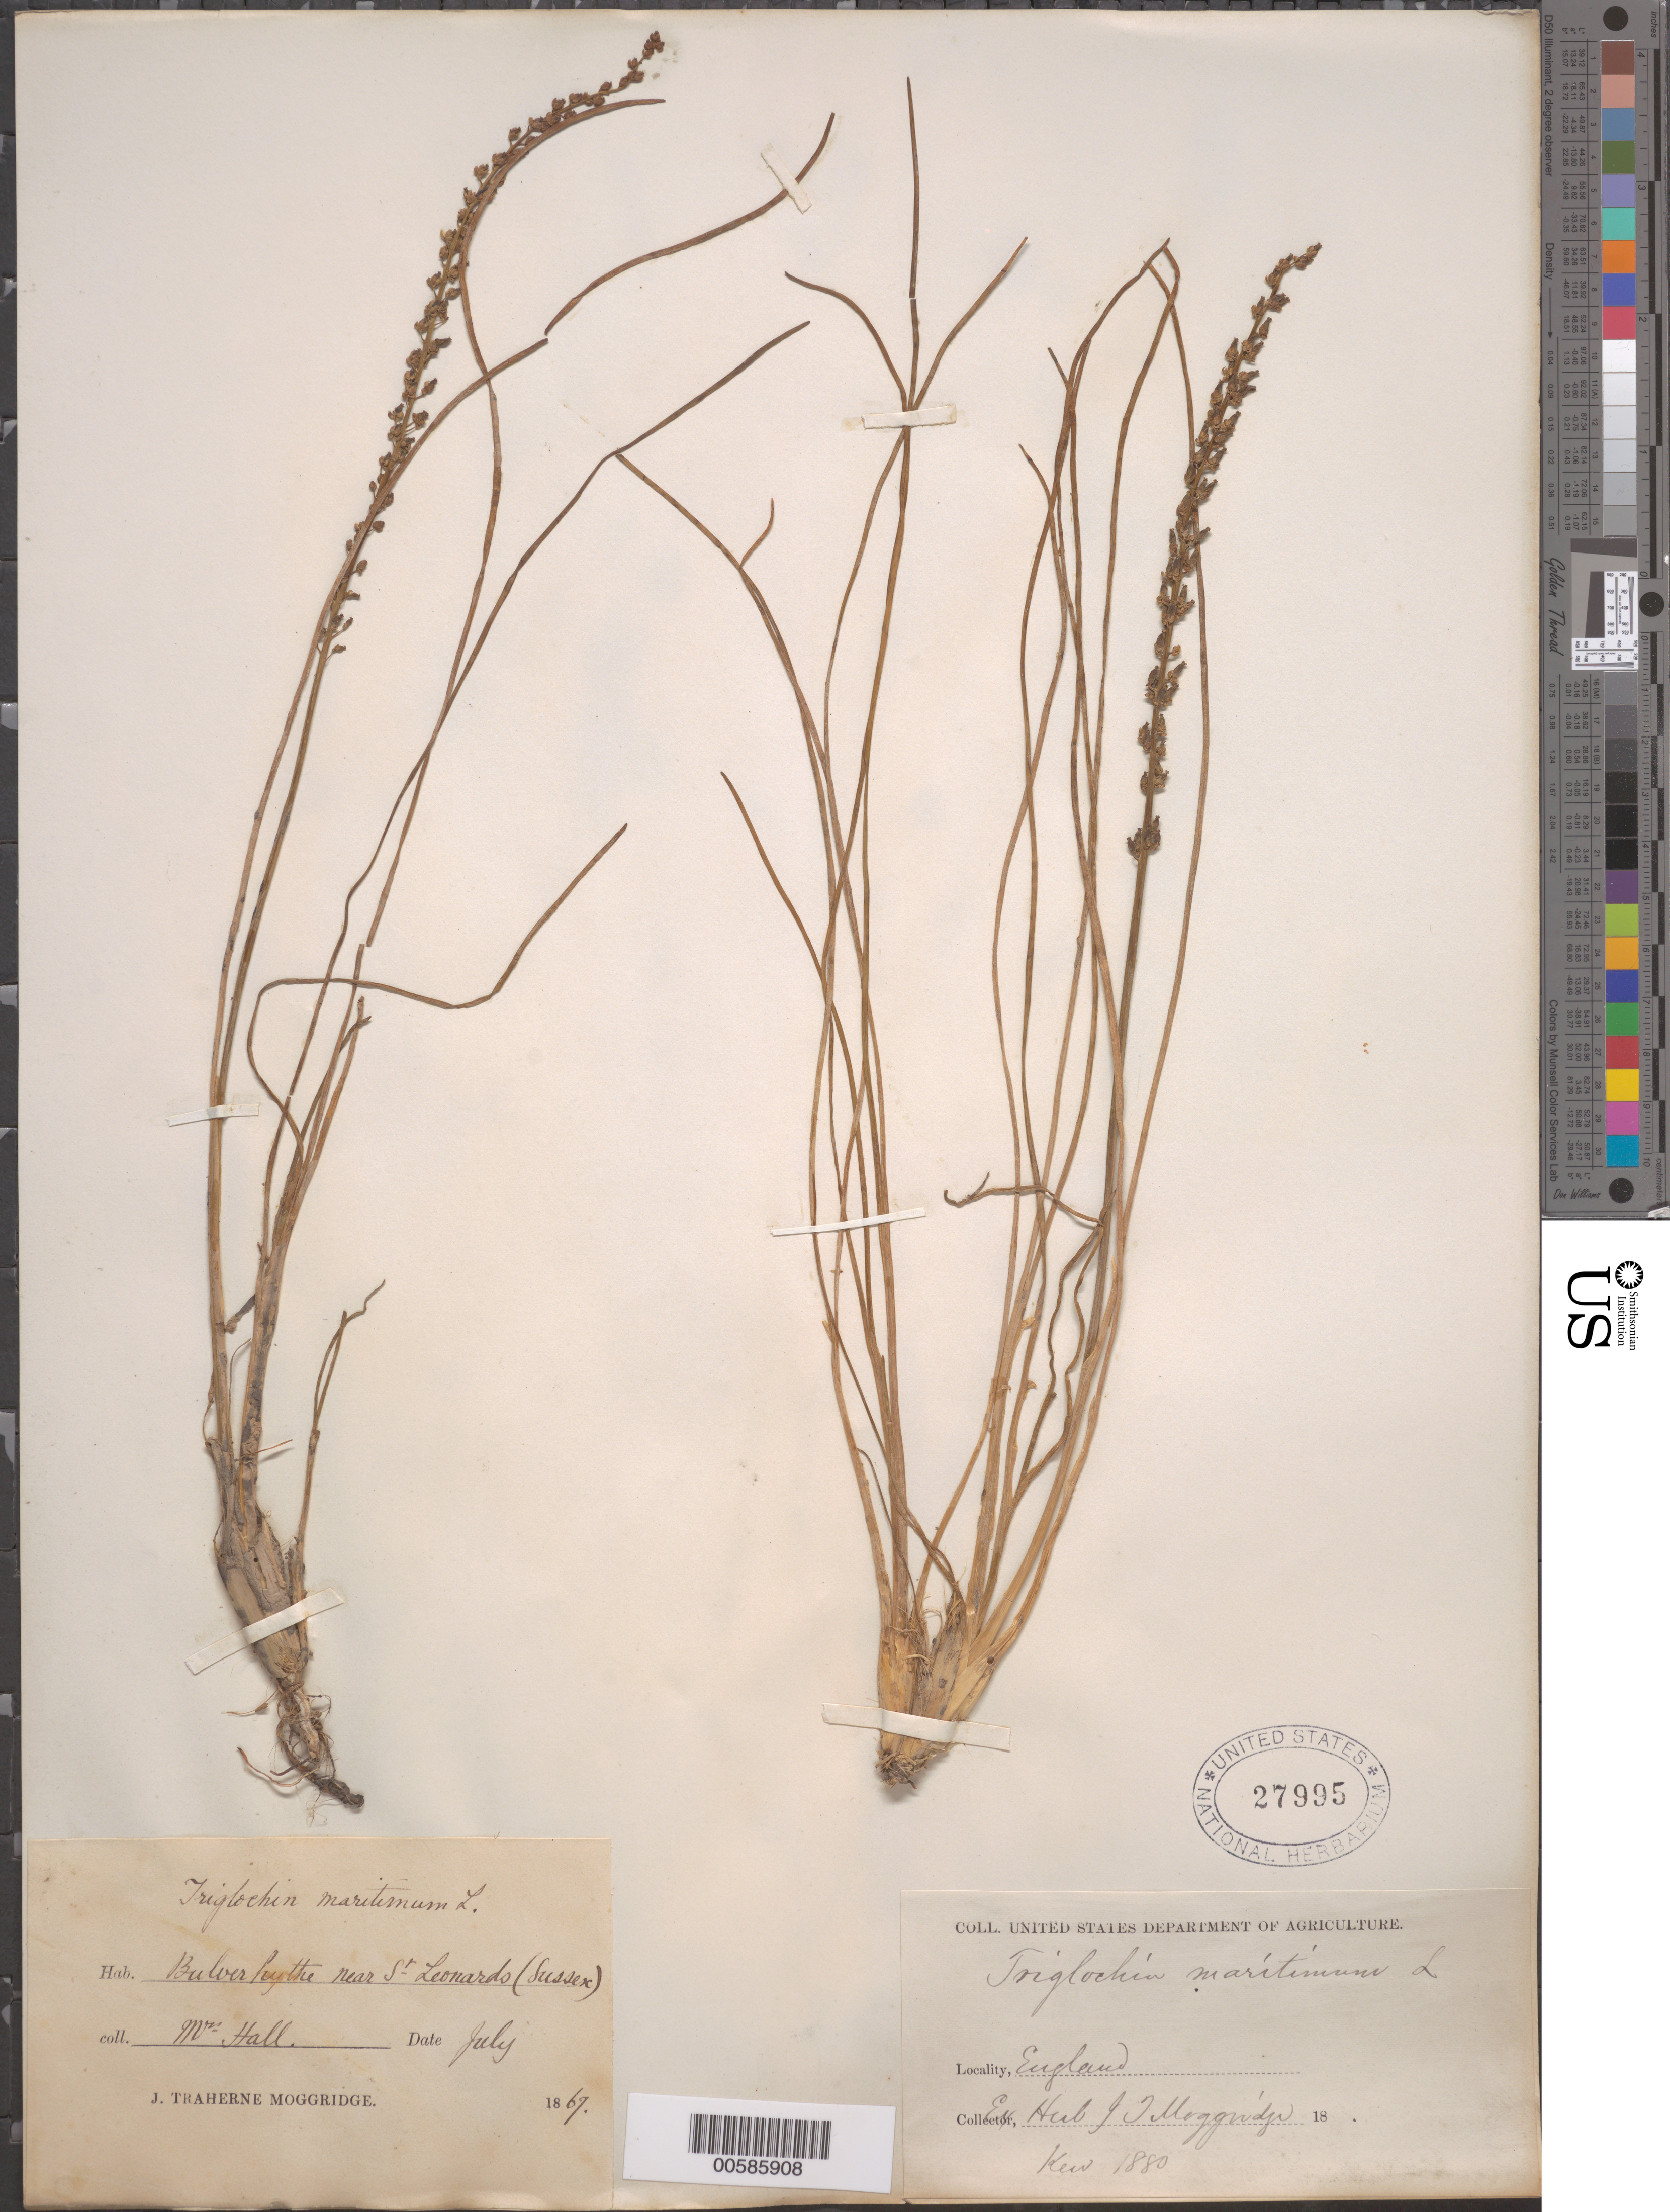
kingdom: Plantae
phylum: Tracheophyta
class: Liliopsida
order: Alismatales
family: Juncaginaceae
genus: Triglochin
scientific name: Triglochin maritima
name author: L.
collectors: Hall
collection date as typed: Jul 1867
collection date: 1867-07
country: United Kingdom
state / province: England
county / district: East Sussex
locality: Near St. Leonards. [Sussex is former county of England.]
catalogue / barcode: US 27995